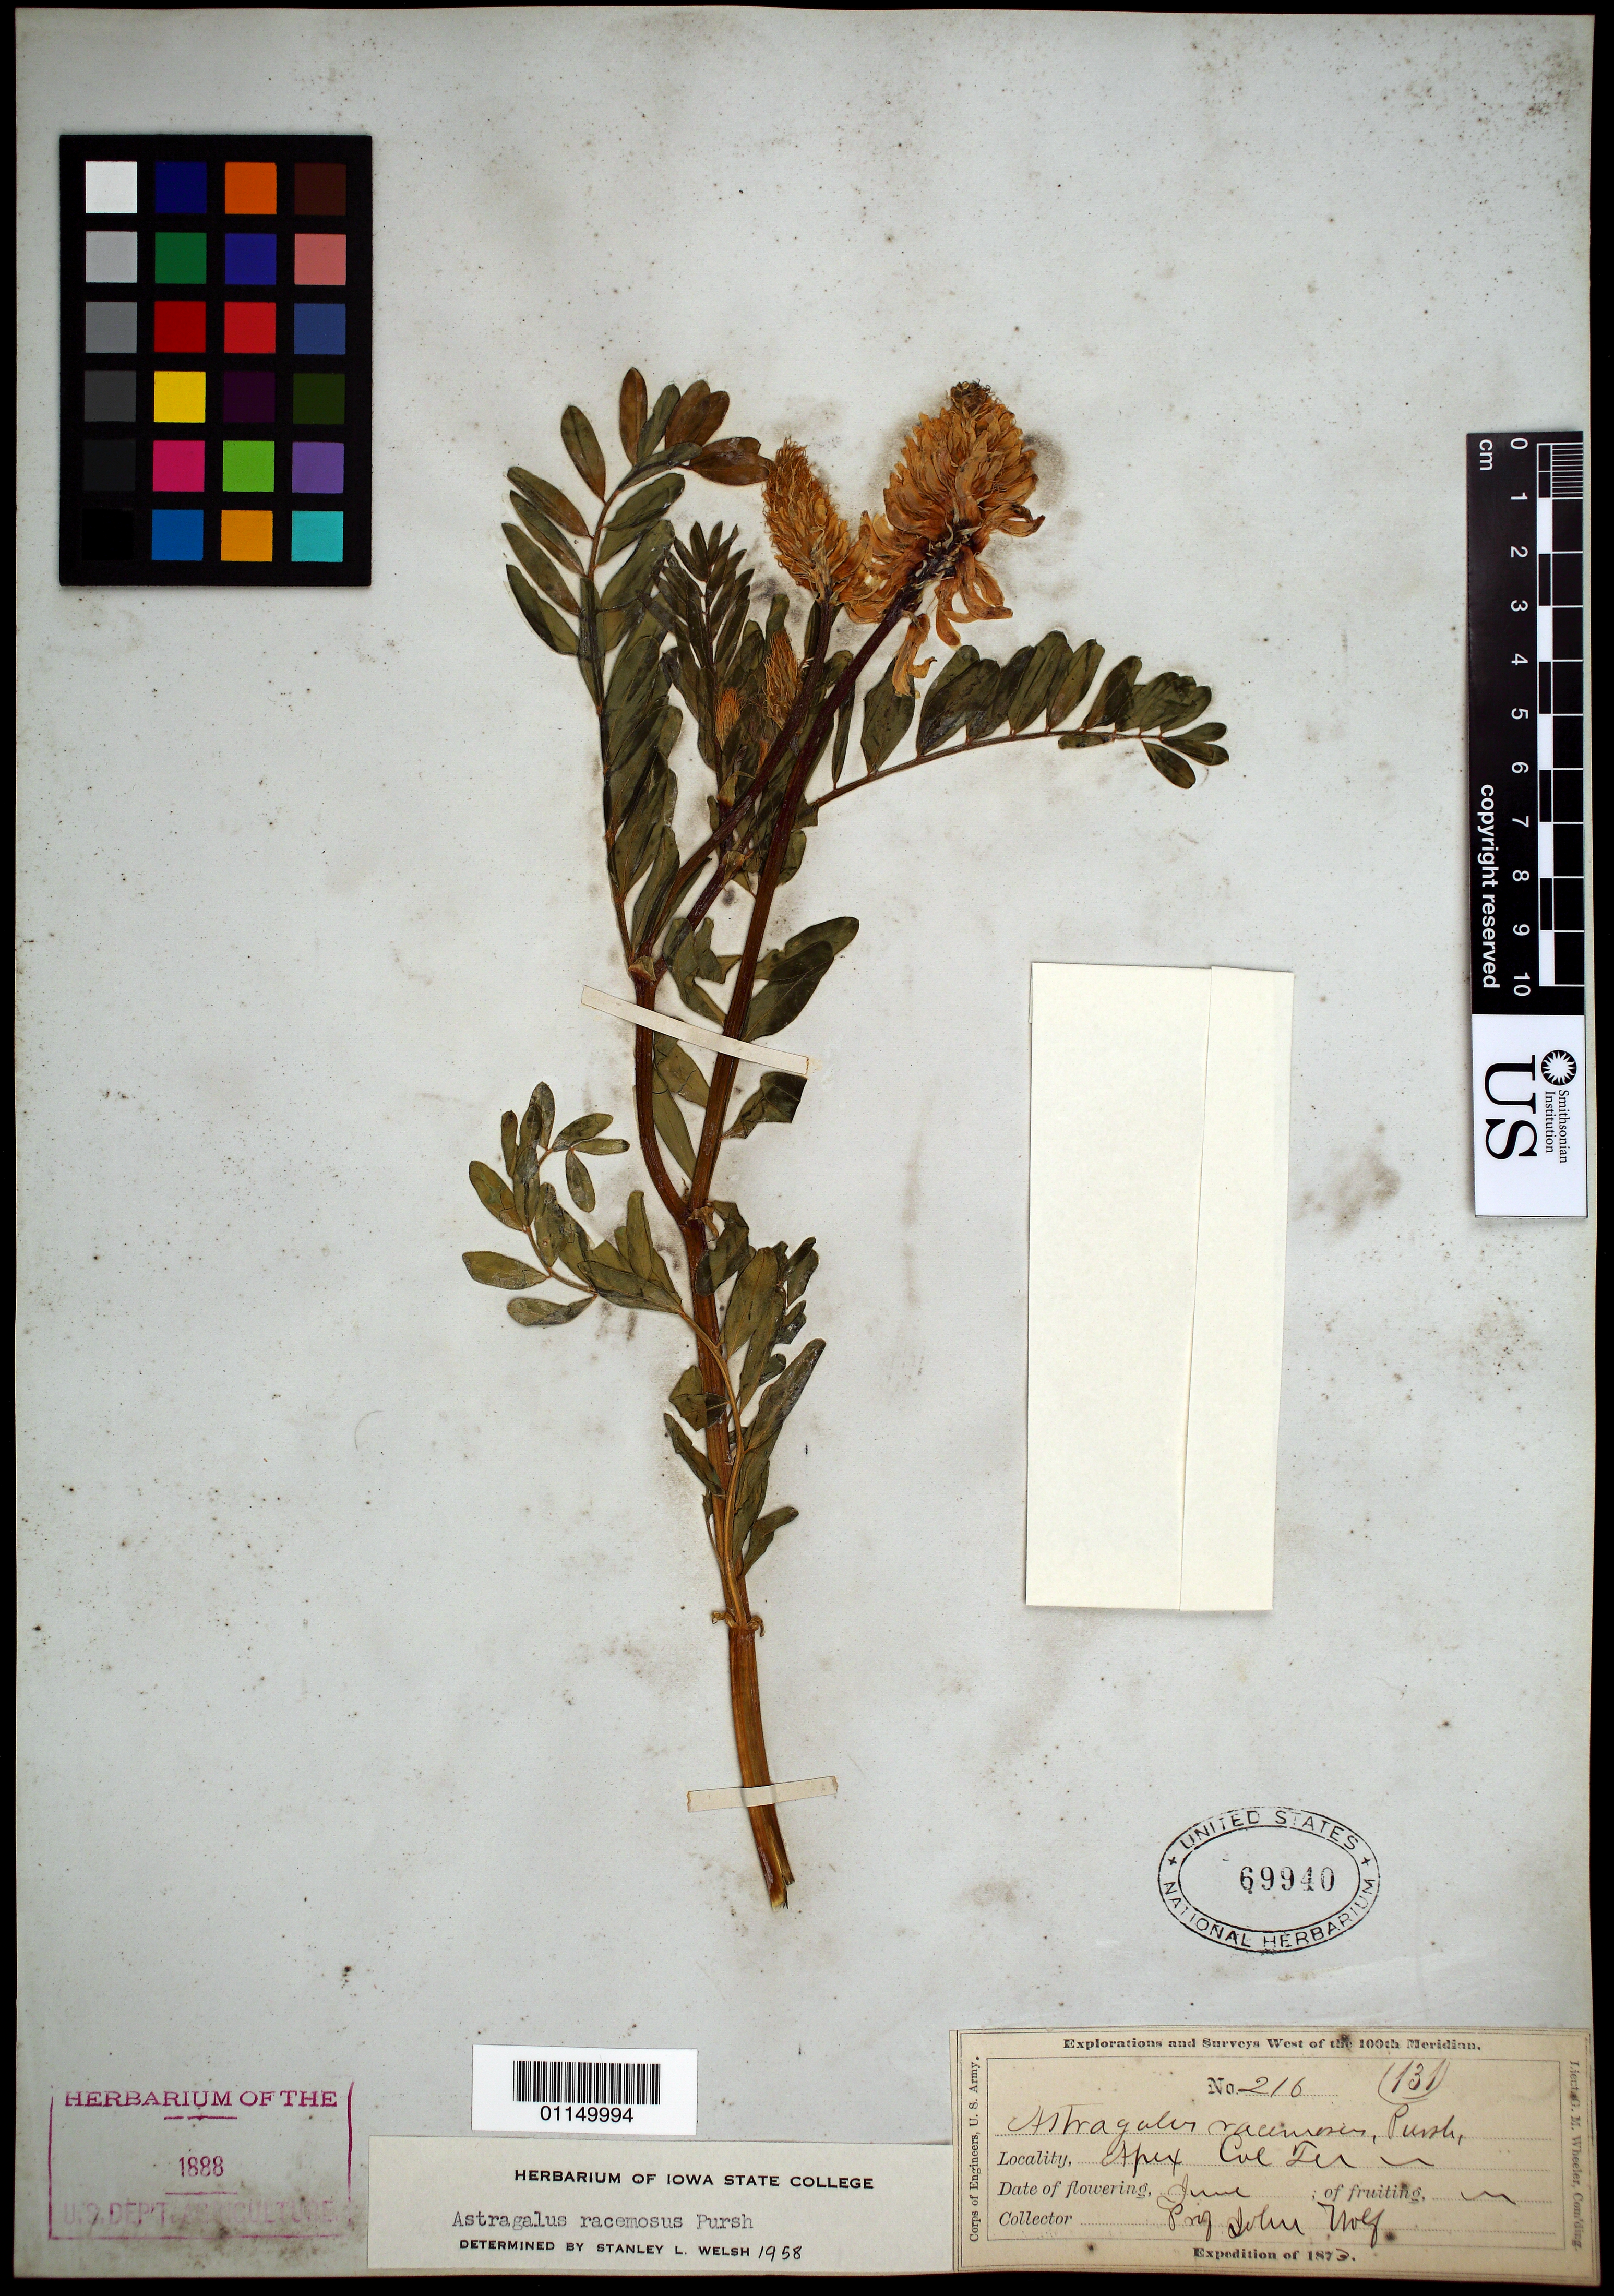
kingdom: Plantae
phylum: Tracheophyta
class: Magnoliopsida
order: Fabales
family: Fabaceae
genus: Astragalus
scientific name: Astragalus racemosus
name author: Pursh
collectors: J. Wolf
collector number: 216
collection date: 1873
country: United States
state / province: Colorado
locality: Apex, Col. Ter.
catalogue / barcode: US 69940